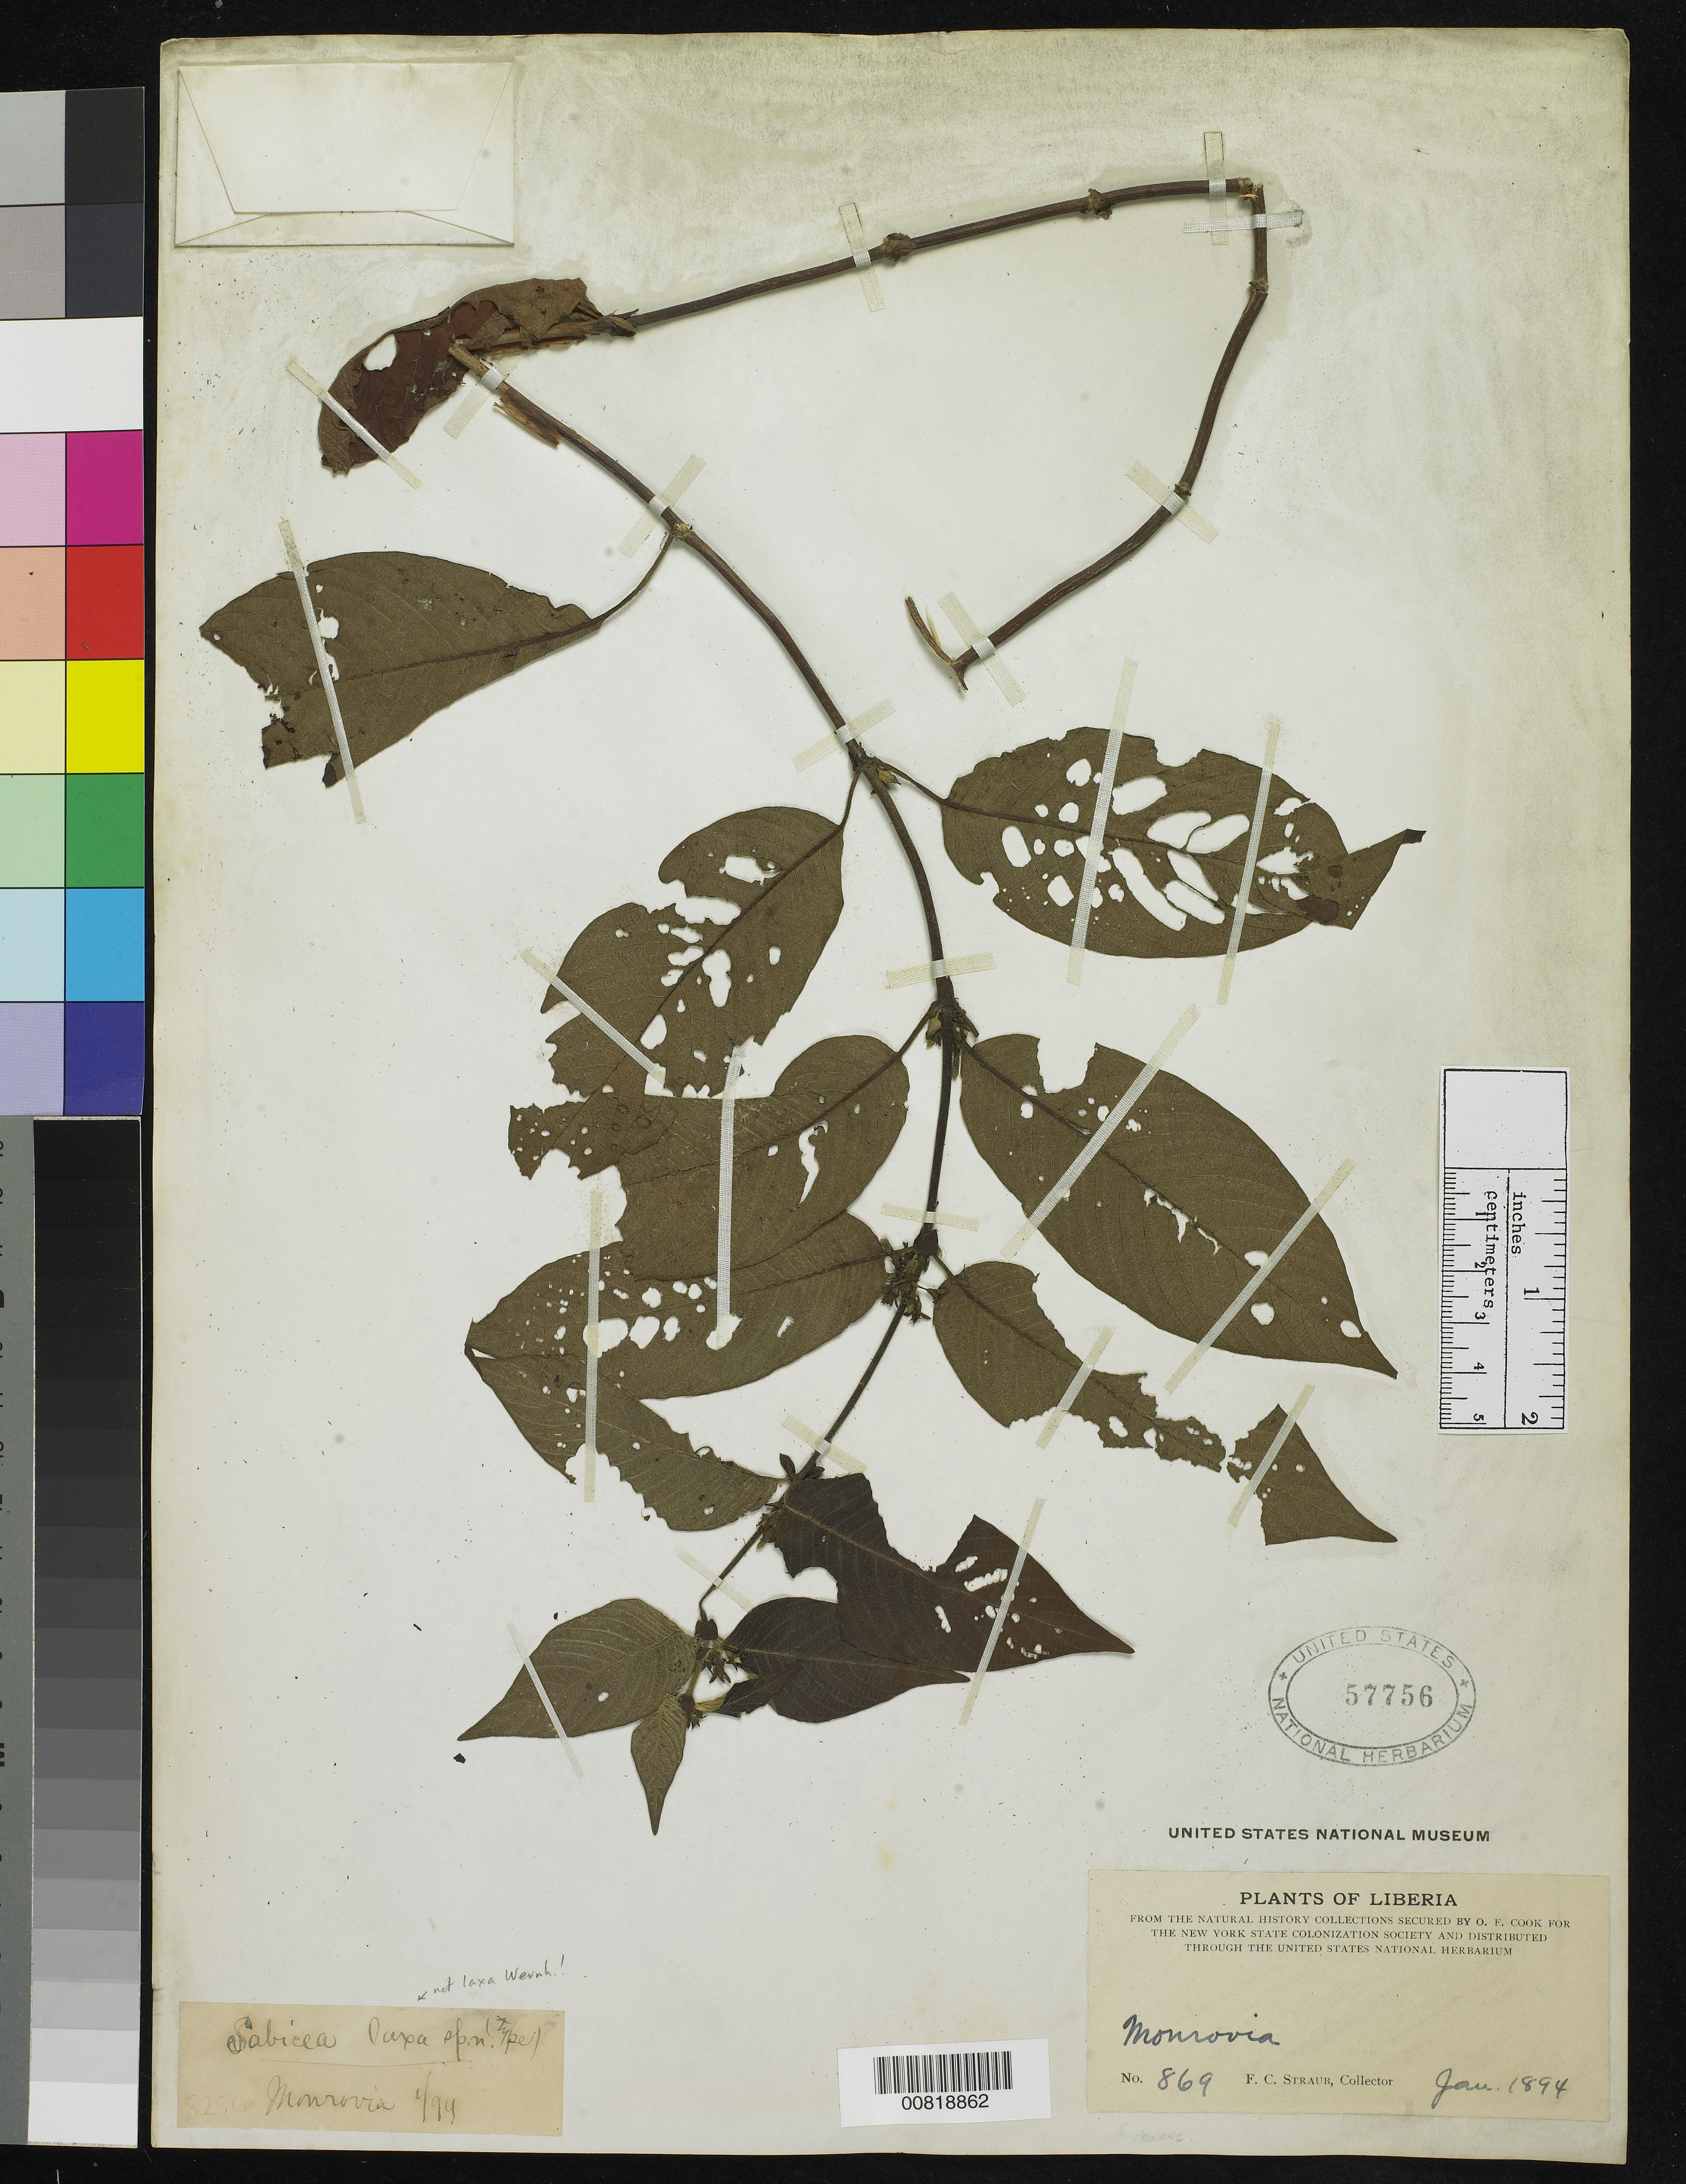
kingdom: Plantae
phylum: Tracheophyta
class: Magnoliopsida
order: Gentianales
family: Rubiaceae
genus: Sabicea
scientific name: Sabicea venosa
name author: Benth.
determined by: Zemagho, Lise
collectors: F. Straub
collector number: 869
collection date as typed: Jan 1894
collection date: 1894-01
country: Liberia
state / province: Montserrado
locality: Monrovia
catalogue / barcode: US 57756